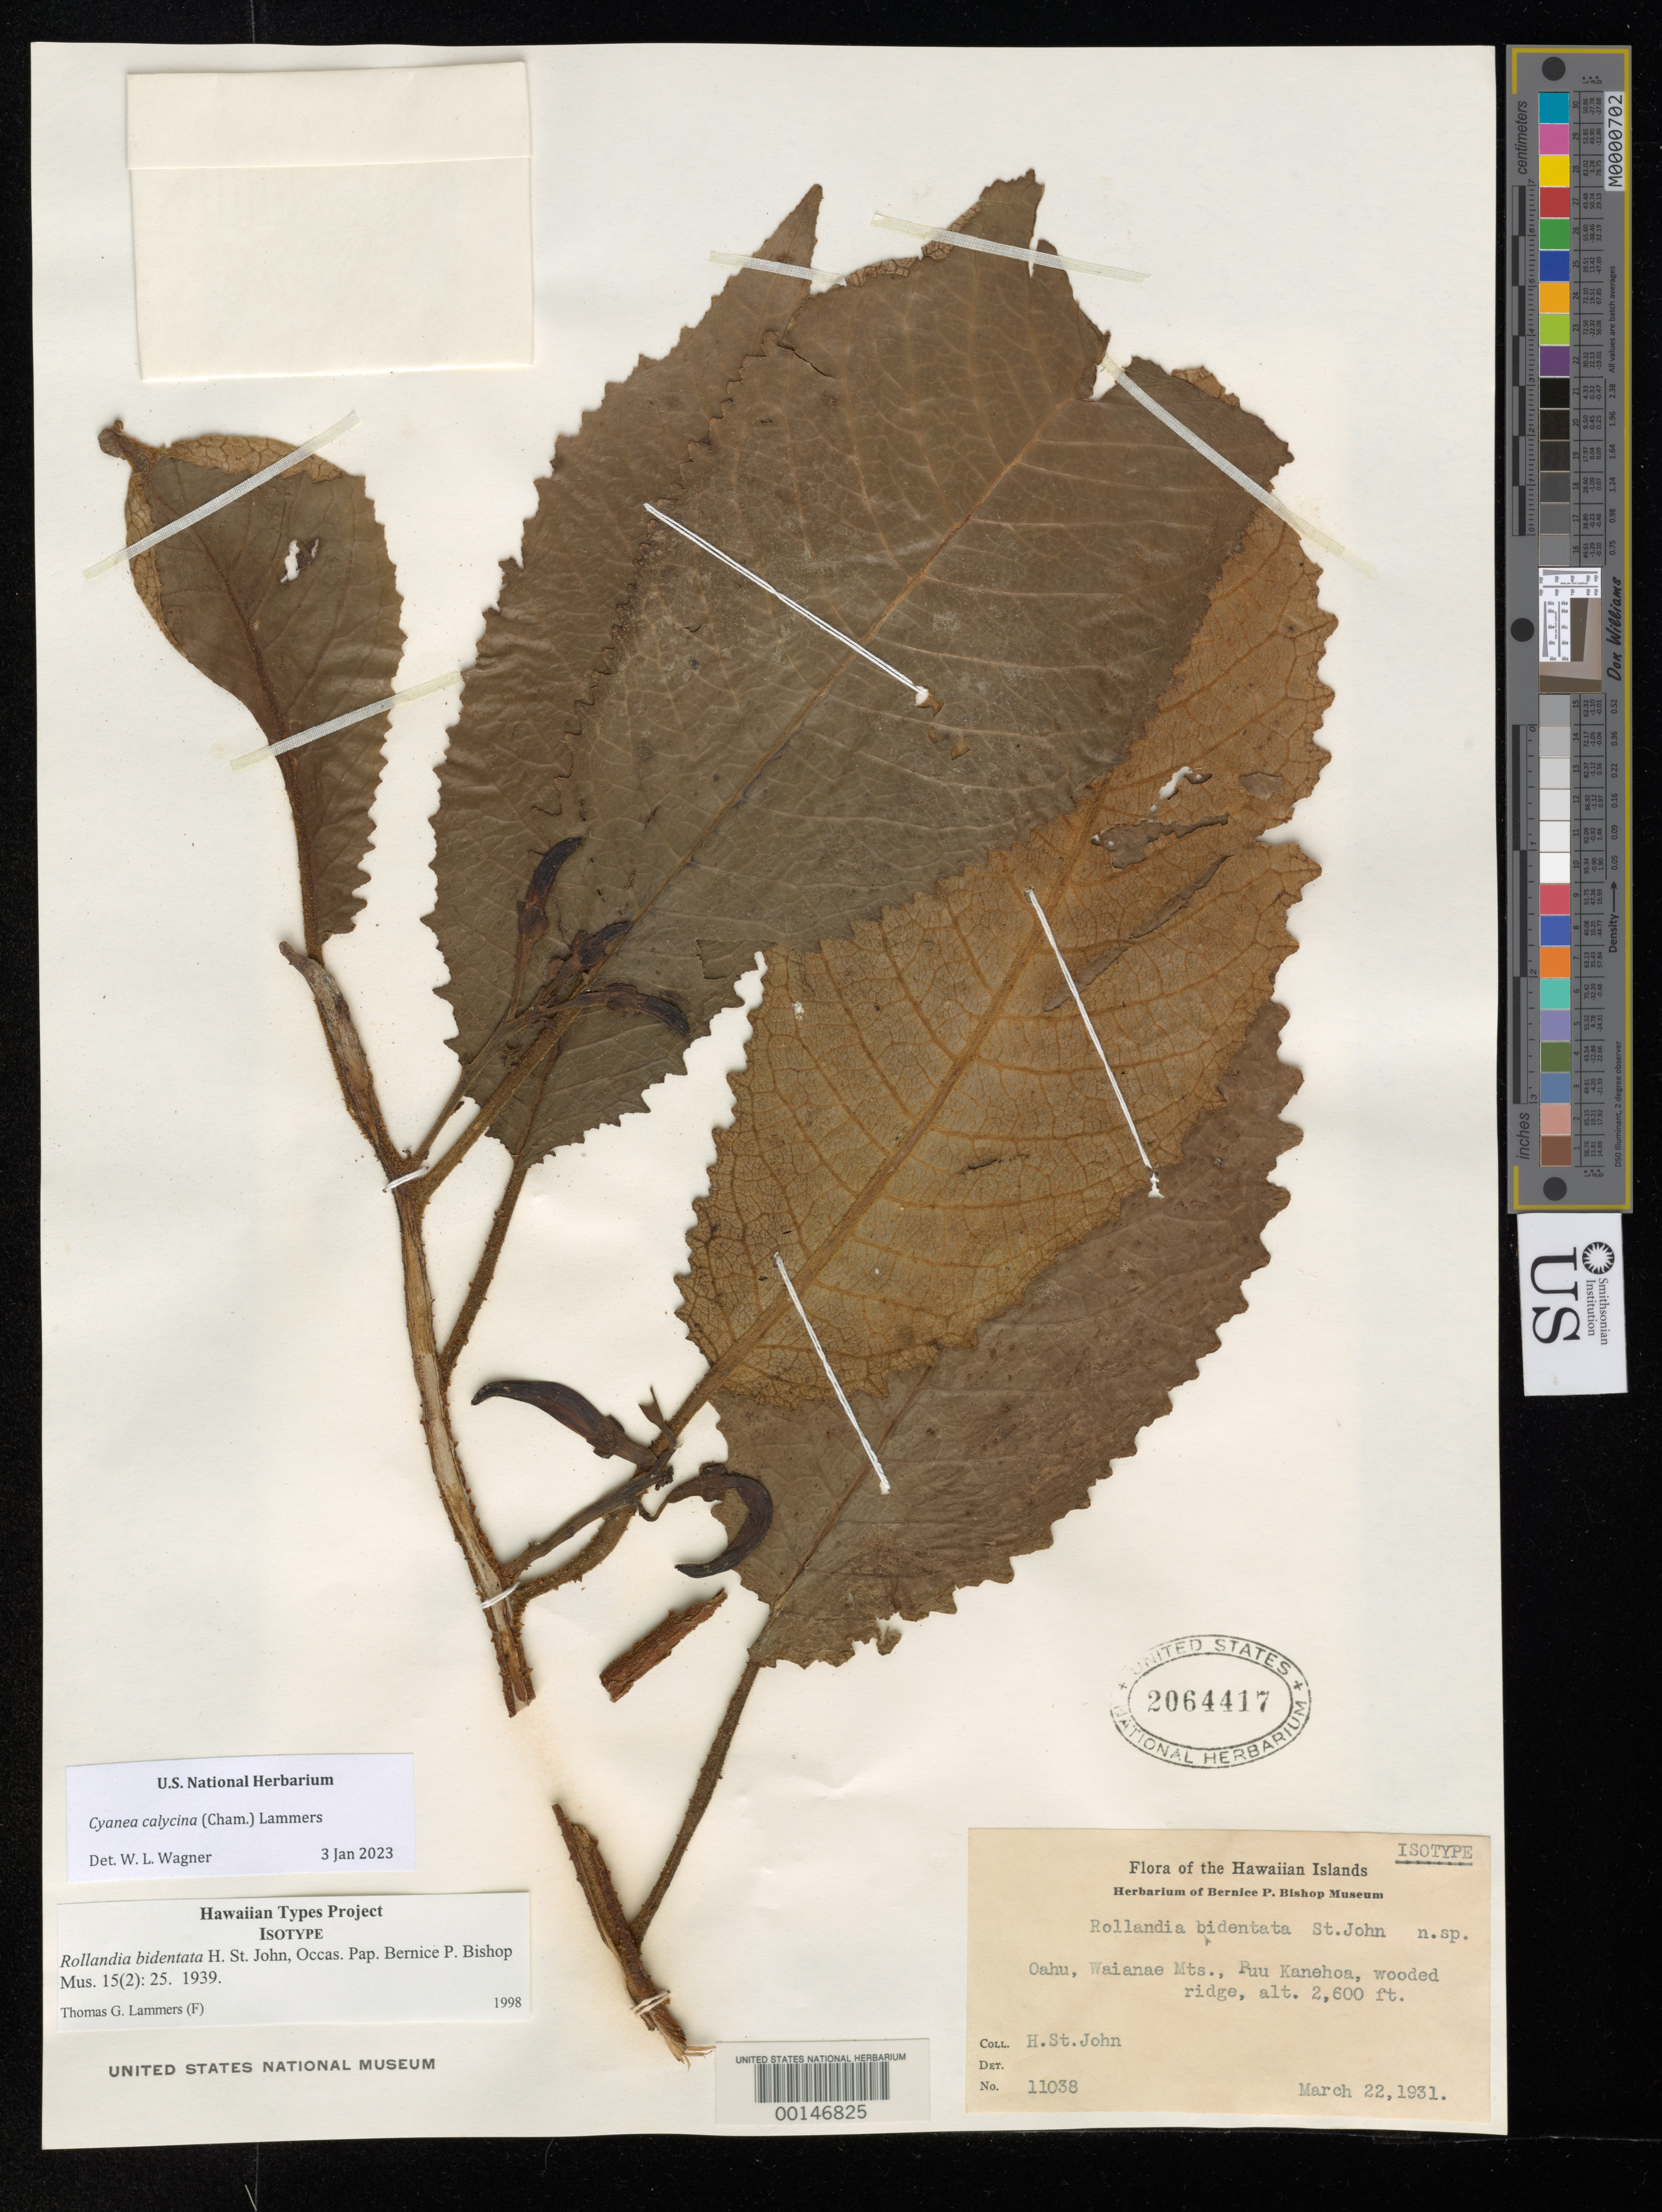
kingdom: Plantae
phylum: Tracheophyta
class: Magnoliopsida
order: Asterales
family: Campanulaceae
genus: Rollandia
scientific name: Rollandia bidentata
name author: H. St. John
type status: Isotype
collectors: H. St. John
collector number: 11038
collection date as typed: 22 Mar 1931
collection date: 1931-03-22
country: United States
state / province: Hawaii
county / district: Honolulu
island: Oahu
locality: Waianae Mts., Puu Kanehoa.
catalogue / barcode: US 2064417